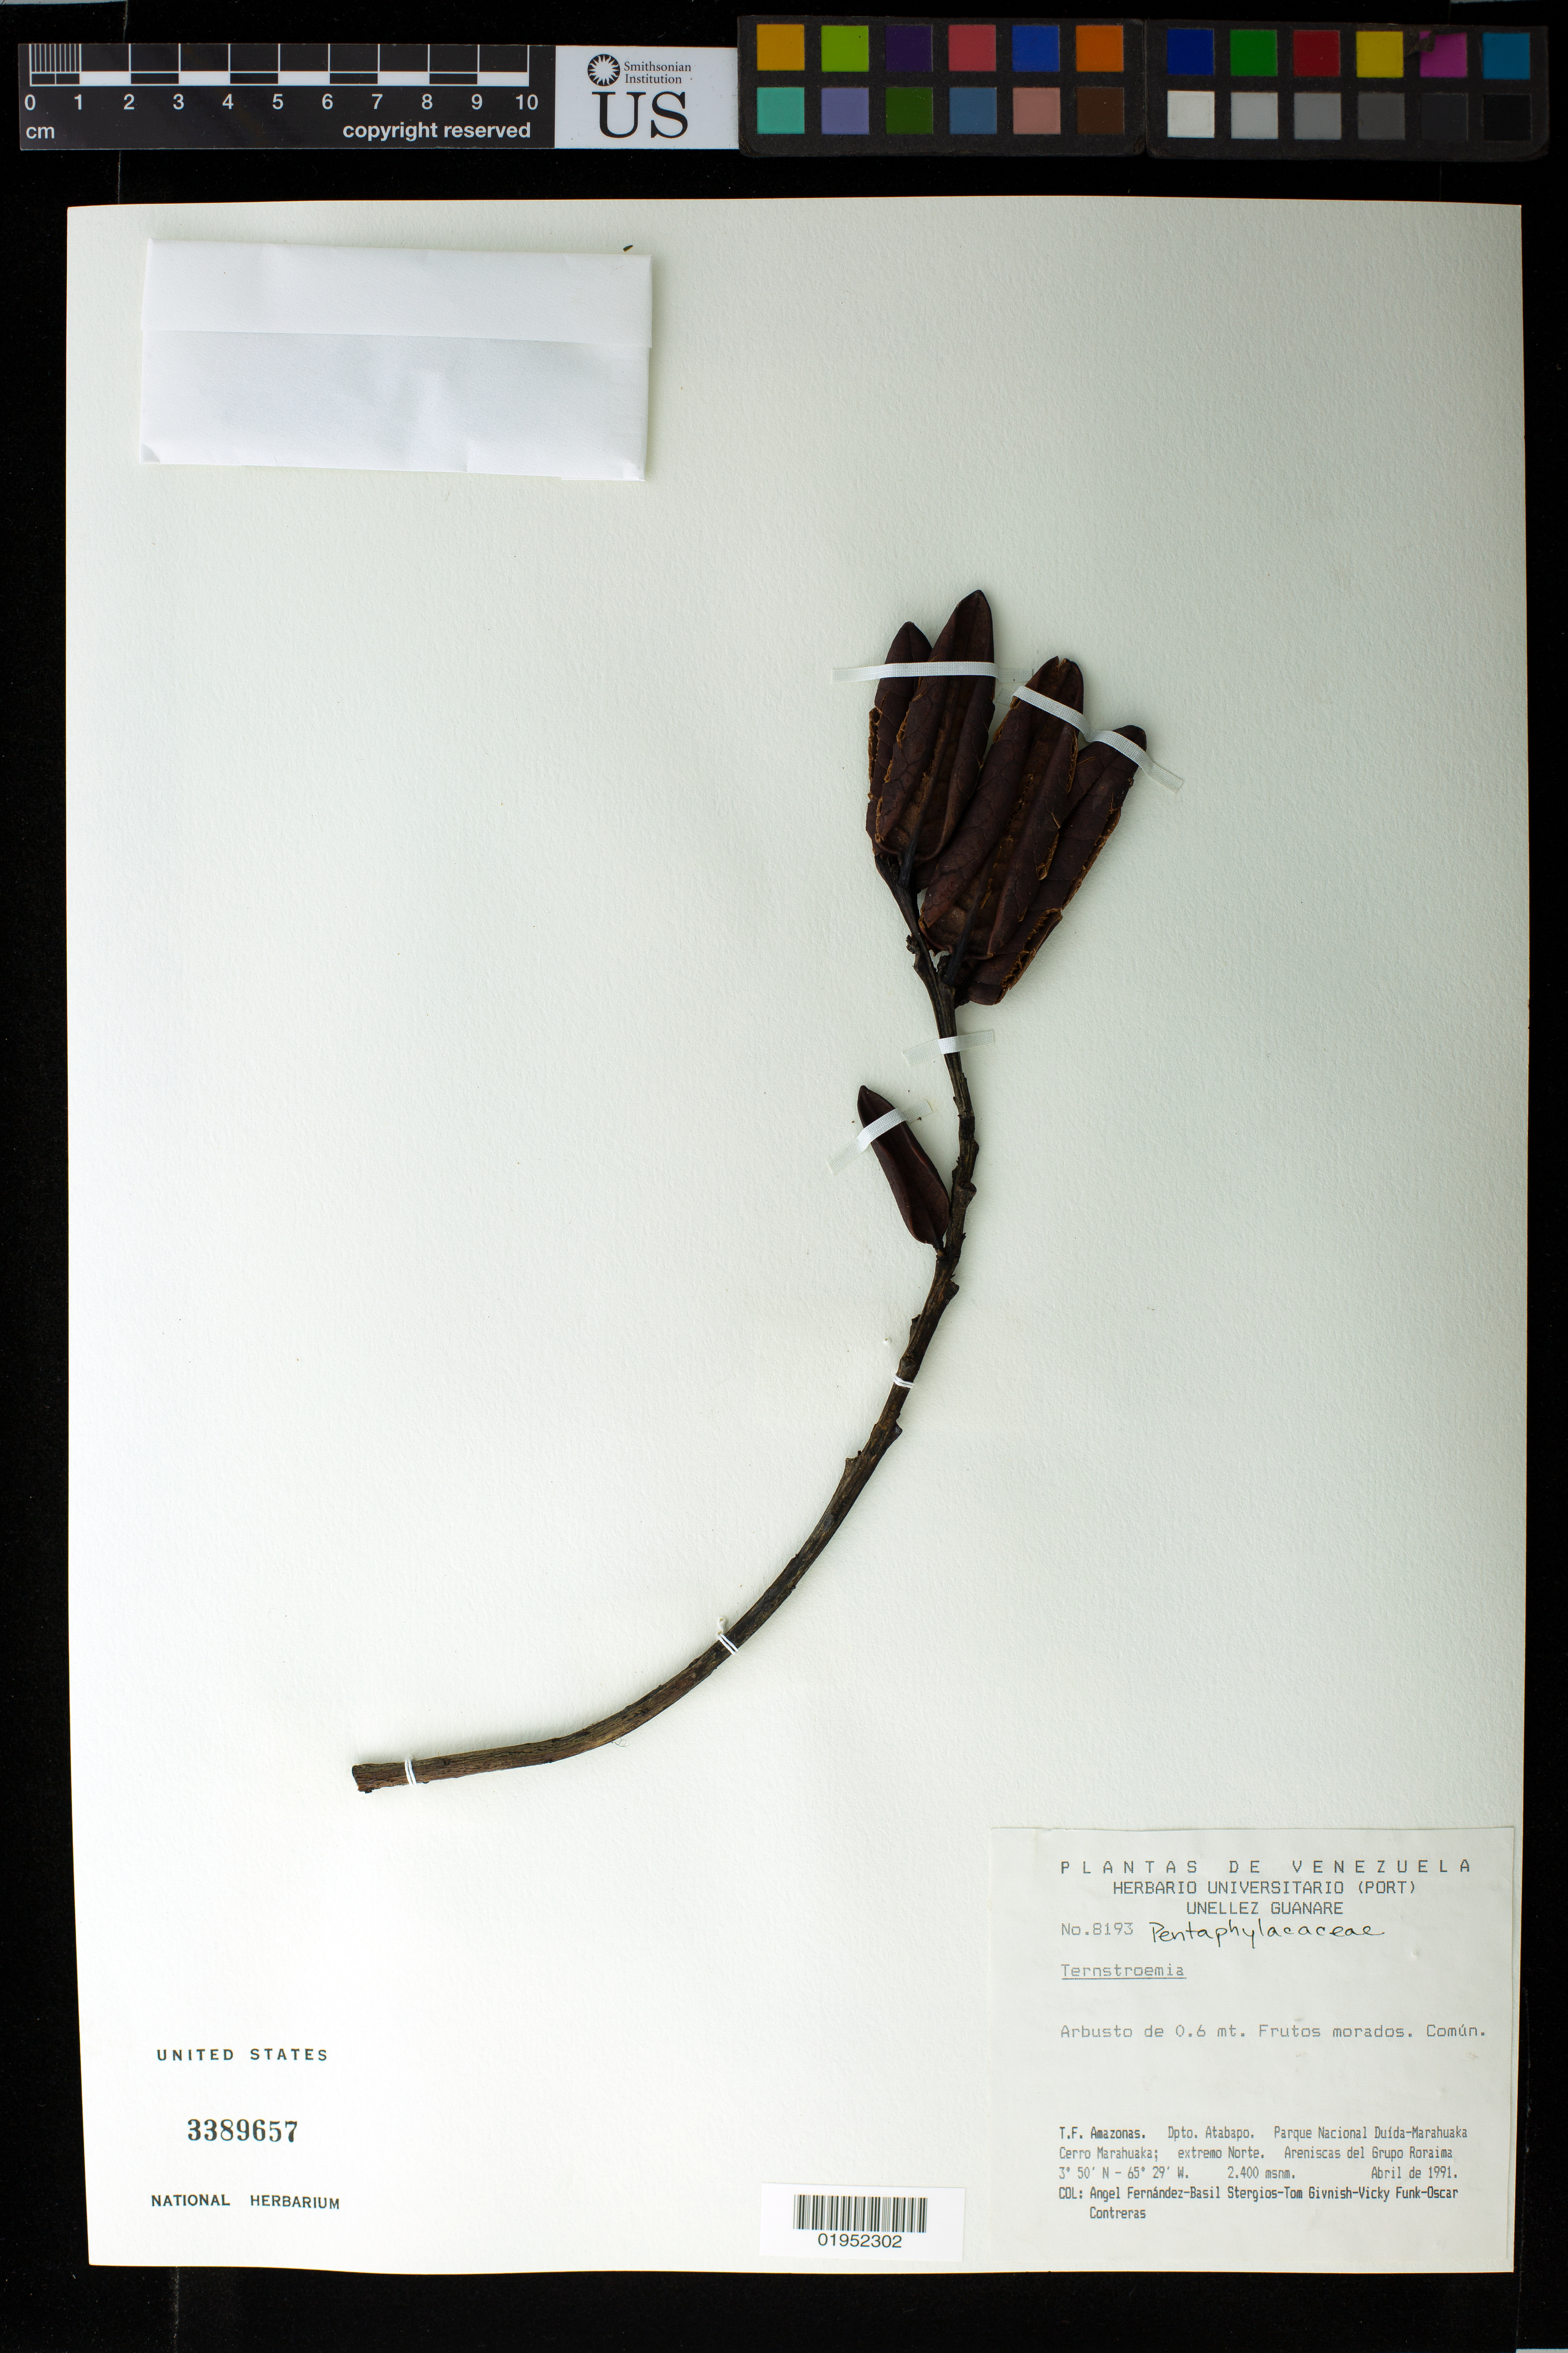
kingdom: Plantae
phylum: Tracheophyta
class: Magnoliopsida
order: Ericales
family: Pentaphylacaceae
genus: Ternstroemia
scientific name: Ternstroemia sp.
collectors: A. Fernández, B. G. Stergios, T. J. Givnish, V. Funk & O. Contreras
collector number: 8193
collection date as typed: Apr-91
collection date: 1991-04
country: Venezuela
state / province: Amazonas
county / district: Atabapo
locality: Parque Nacional Duída-Marahuaka, Cerro Marahuaka, extremo N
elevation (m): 2400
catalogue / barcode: US 3389657